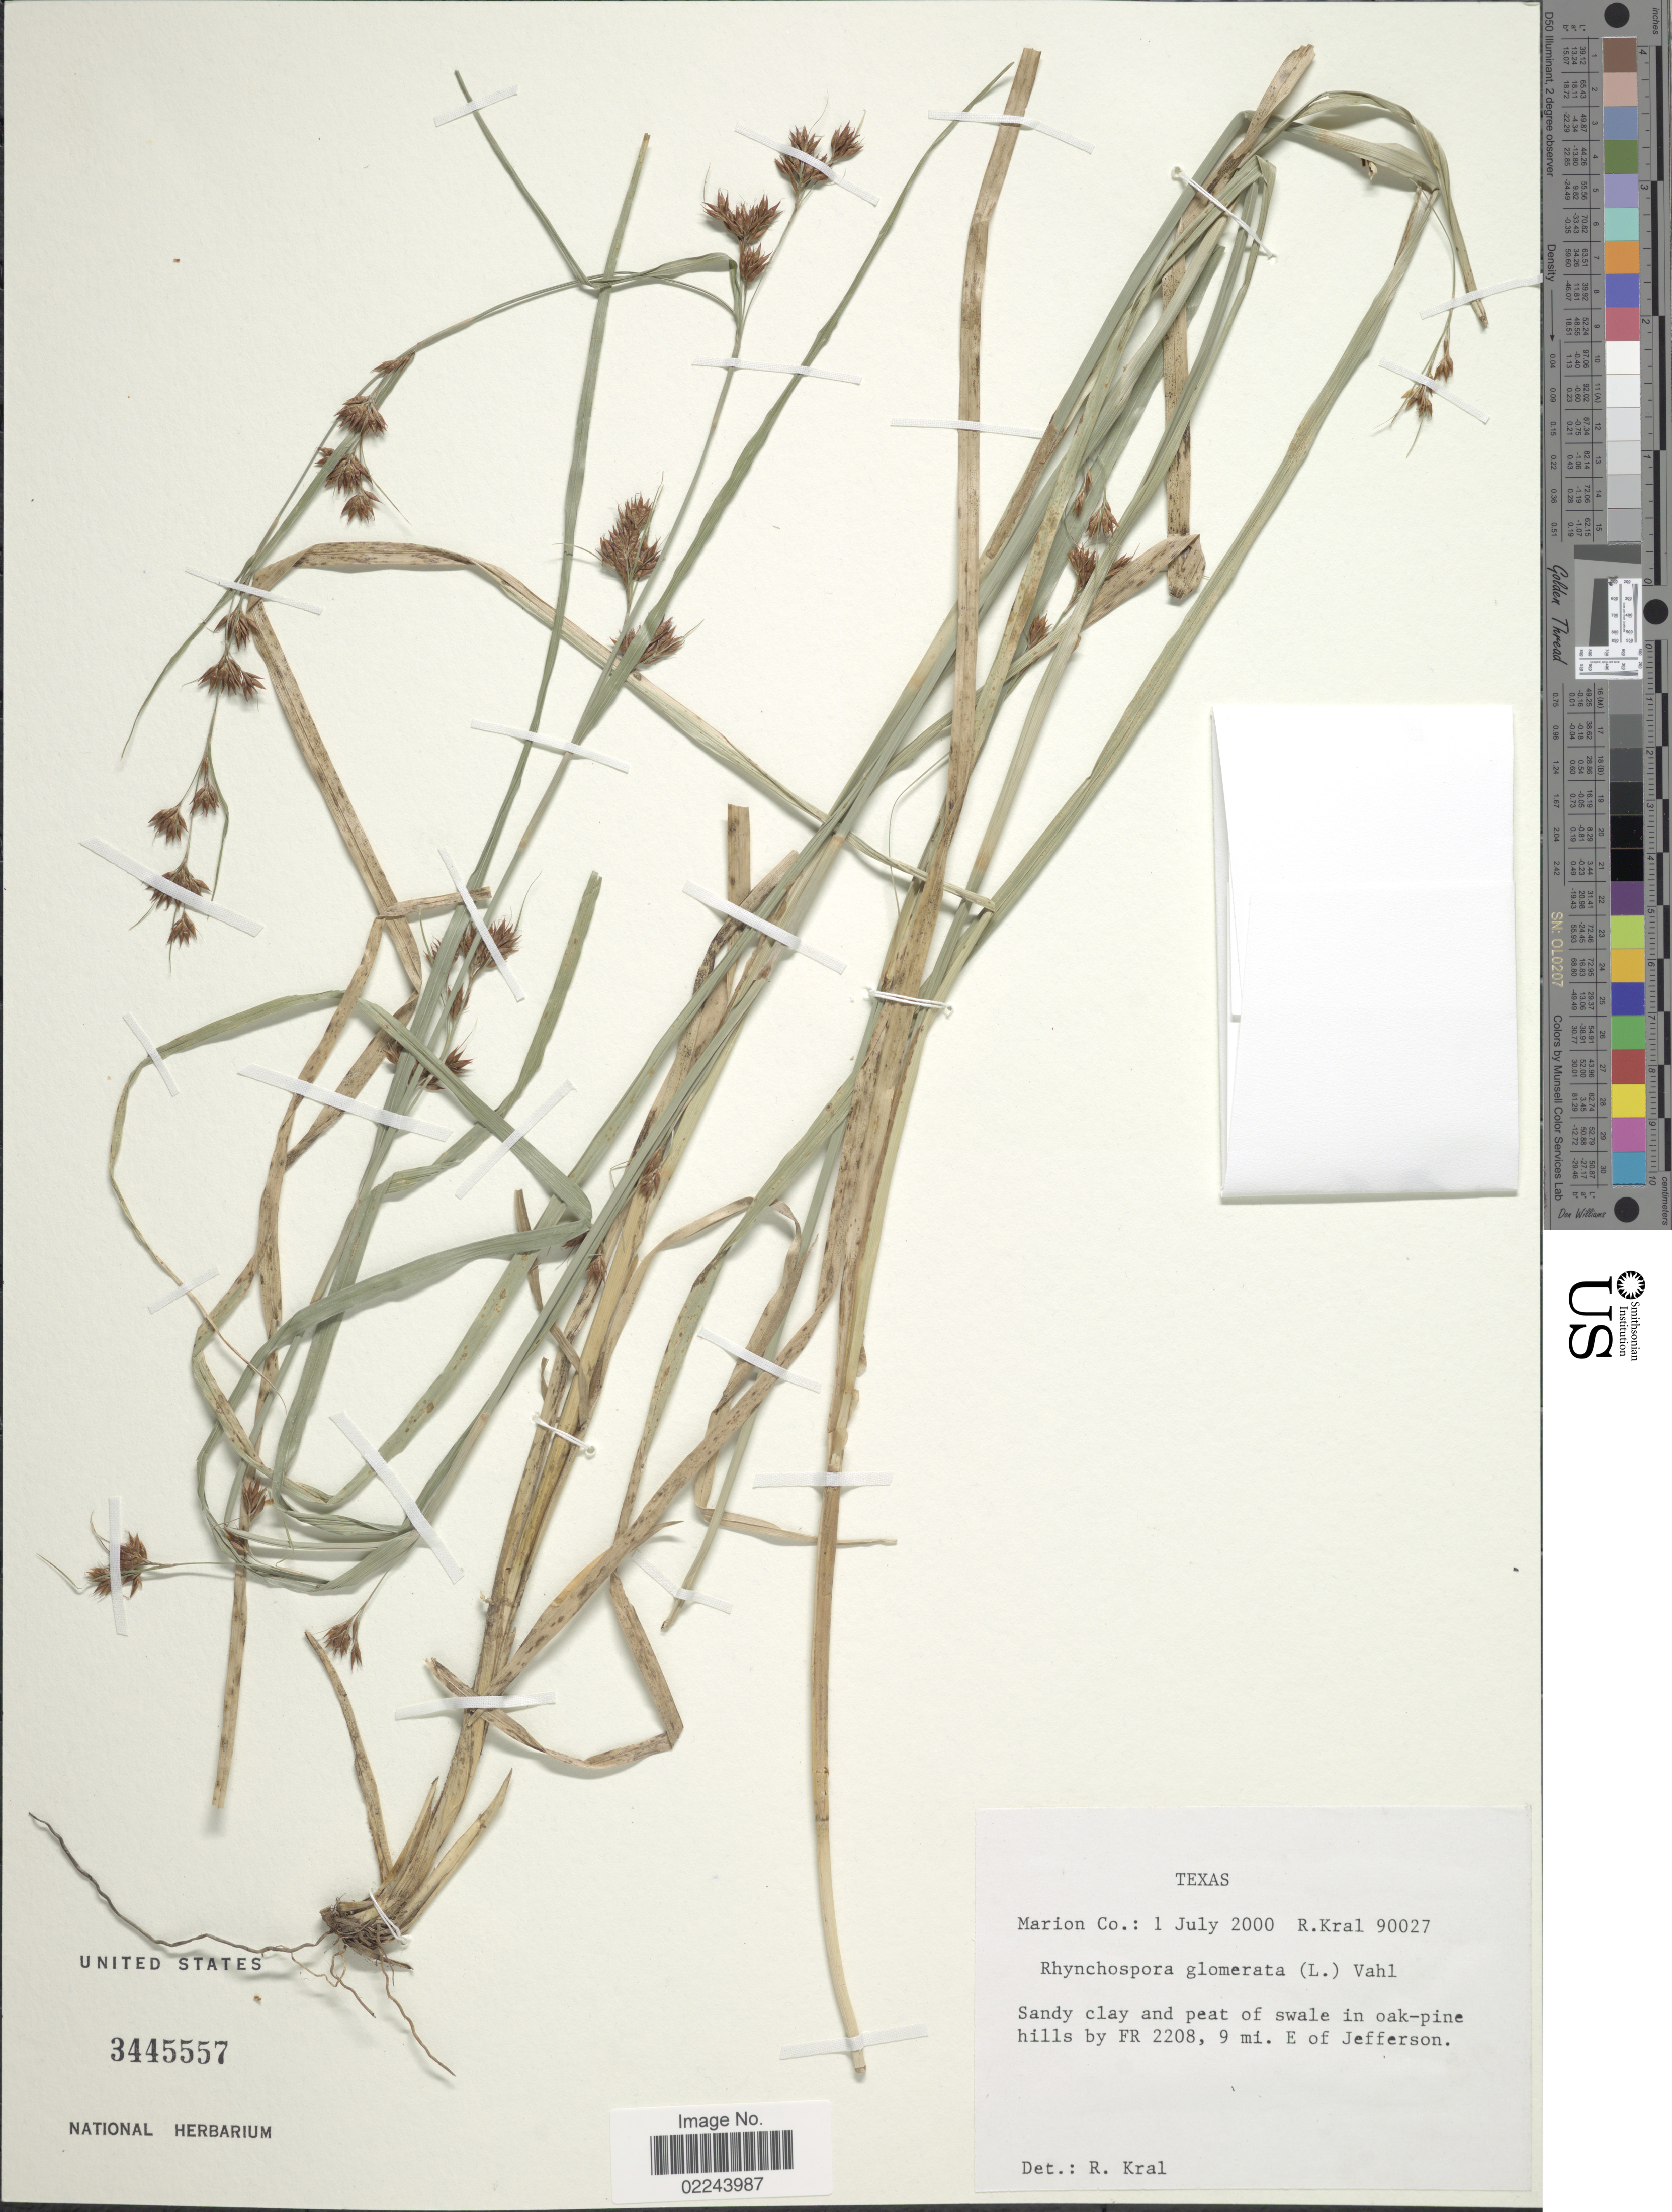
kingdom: Plantae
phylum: Tracheophyta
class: Liliopsida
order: Poales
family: Cyperaceae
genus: Rhynchospora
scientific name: Rhynchospora glomerata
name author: (L.) Vahl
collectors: R. Kral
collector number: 90027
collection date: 2000-07-01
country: United States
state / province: Texas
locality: Hill by FR 2208, 9 mi E of Jefferson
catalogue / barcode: US 3445557